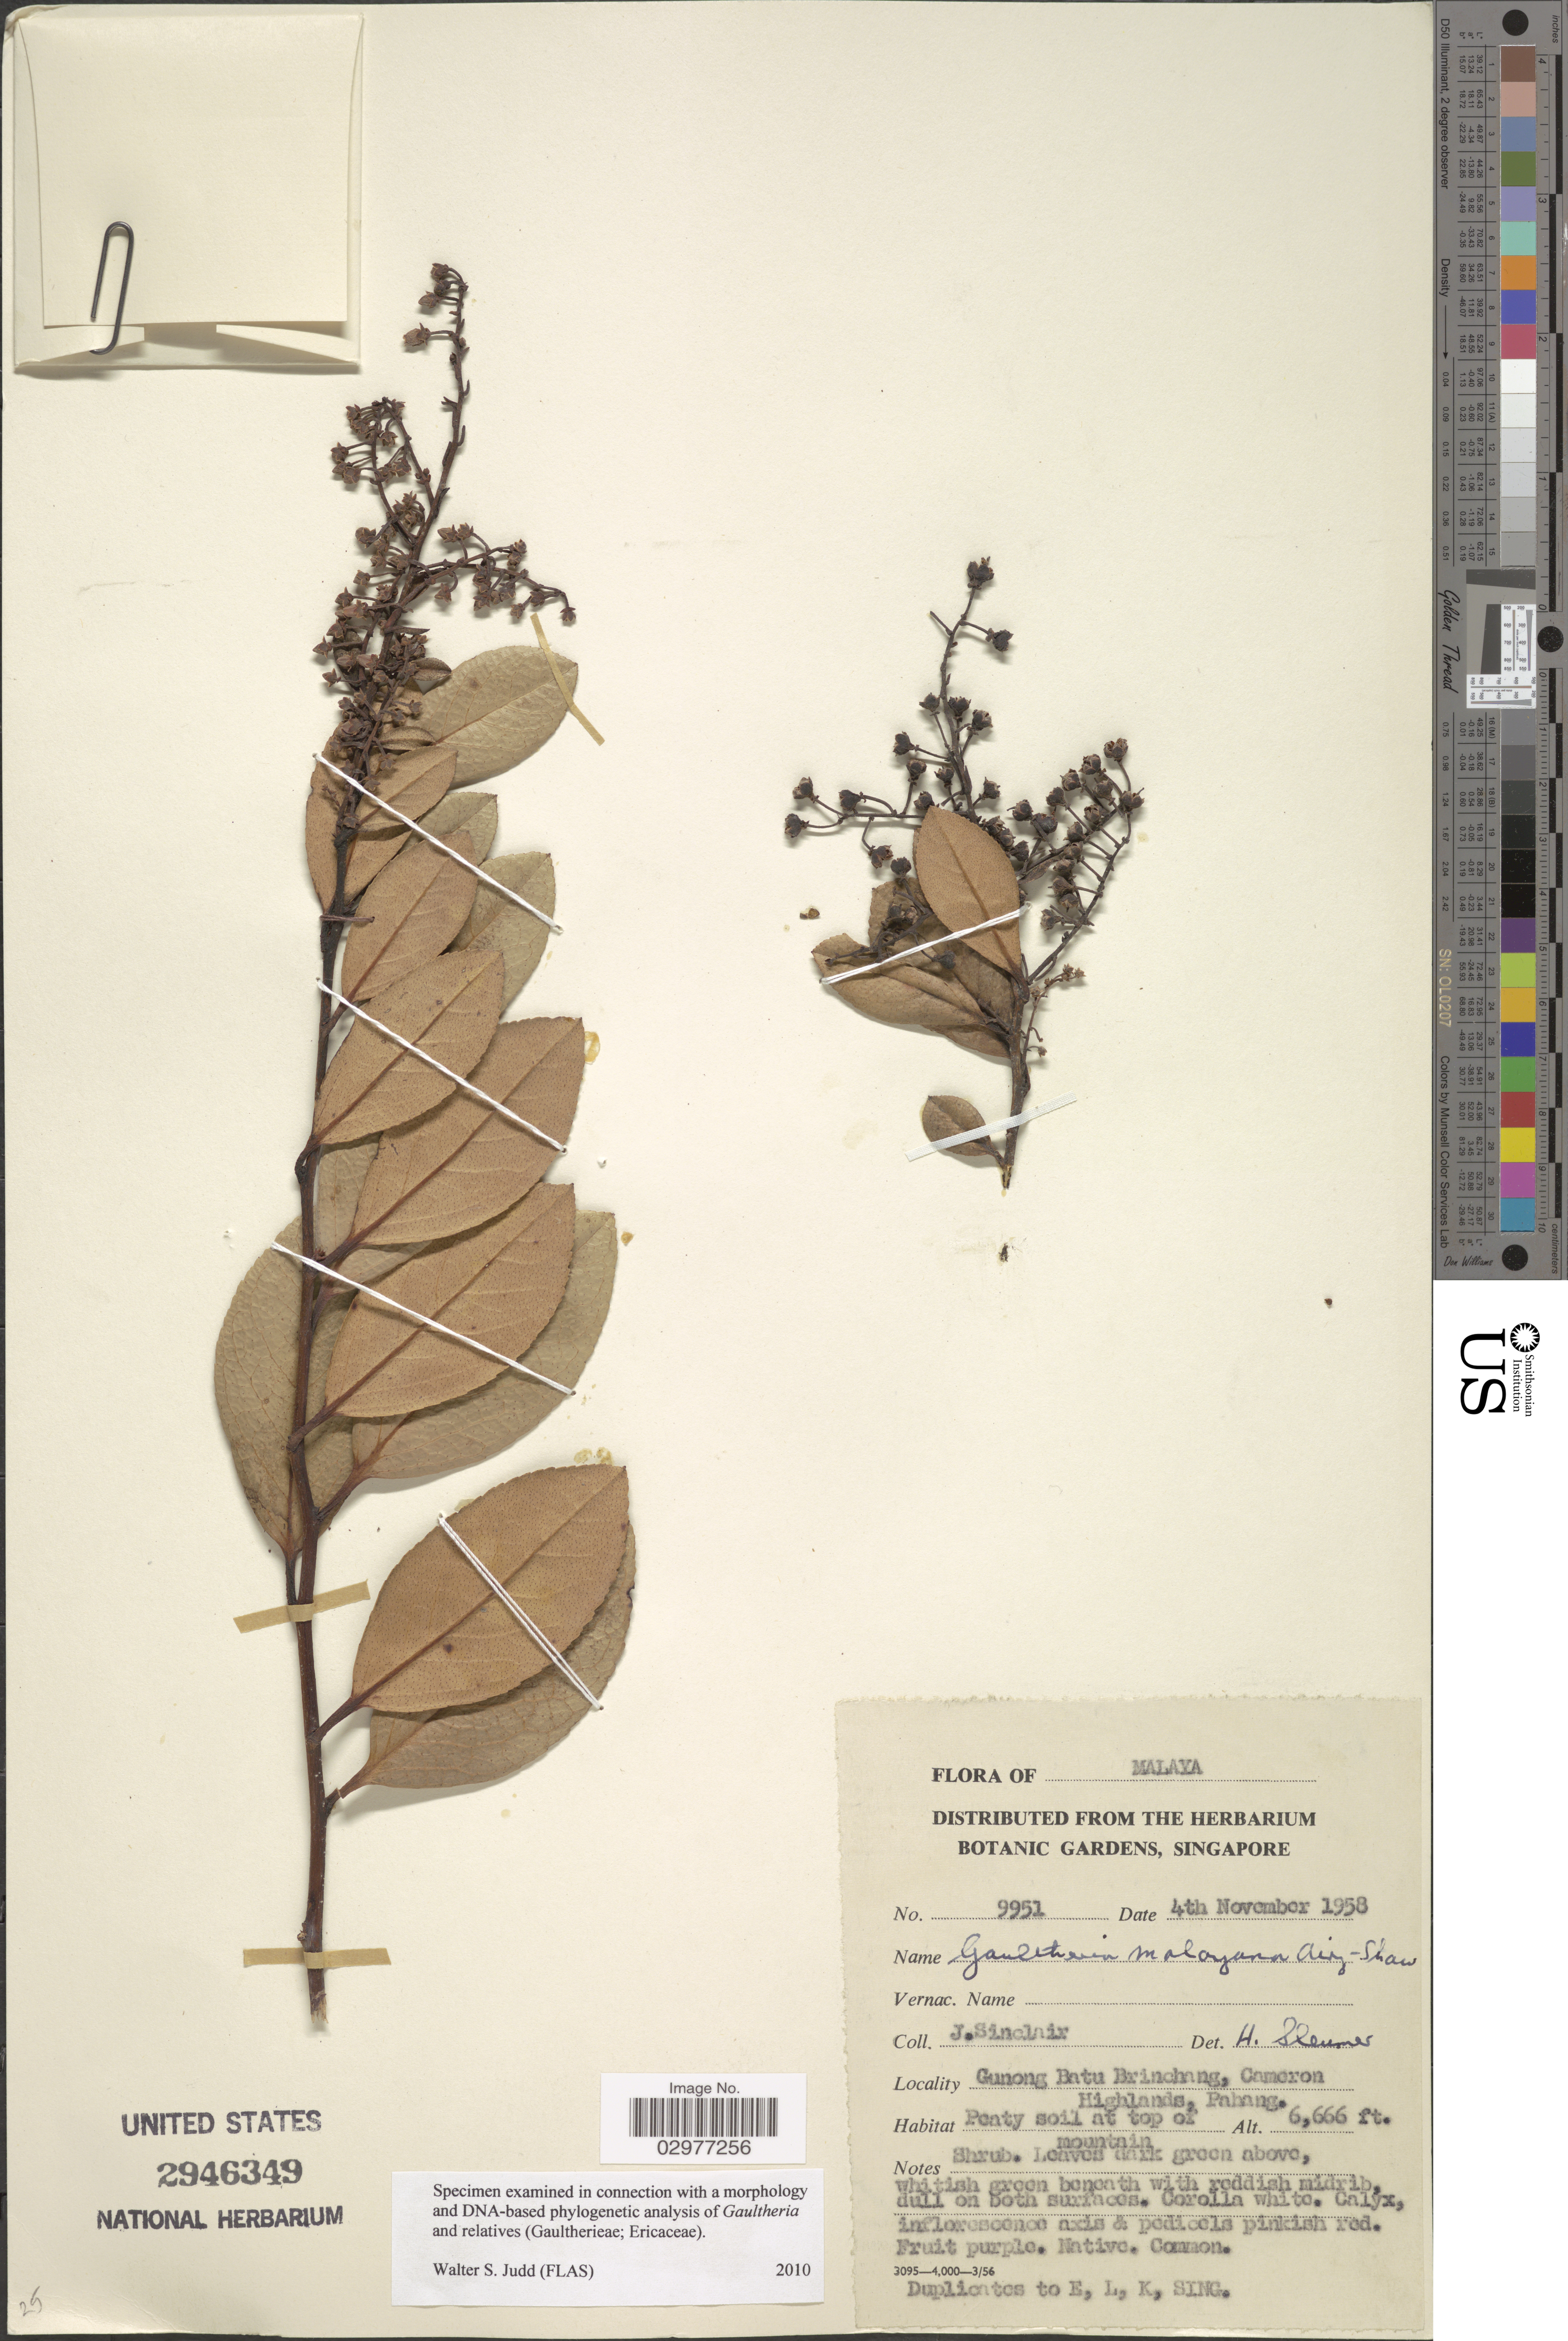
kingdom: Plantae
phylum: Tracheophyta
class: Magnoliopsida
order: Ericales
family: Ericaceae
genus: Gaultheria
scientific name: Gaultheria malayana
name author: Airy Shaw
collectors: J. Sinclair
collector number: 9951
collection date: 1958-11-04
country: Malaysia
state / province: Pahang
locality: Malaya. Gunong Batu Brinchang, Cameron Highlands.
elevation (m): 2032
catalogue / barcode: US 2946349